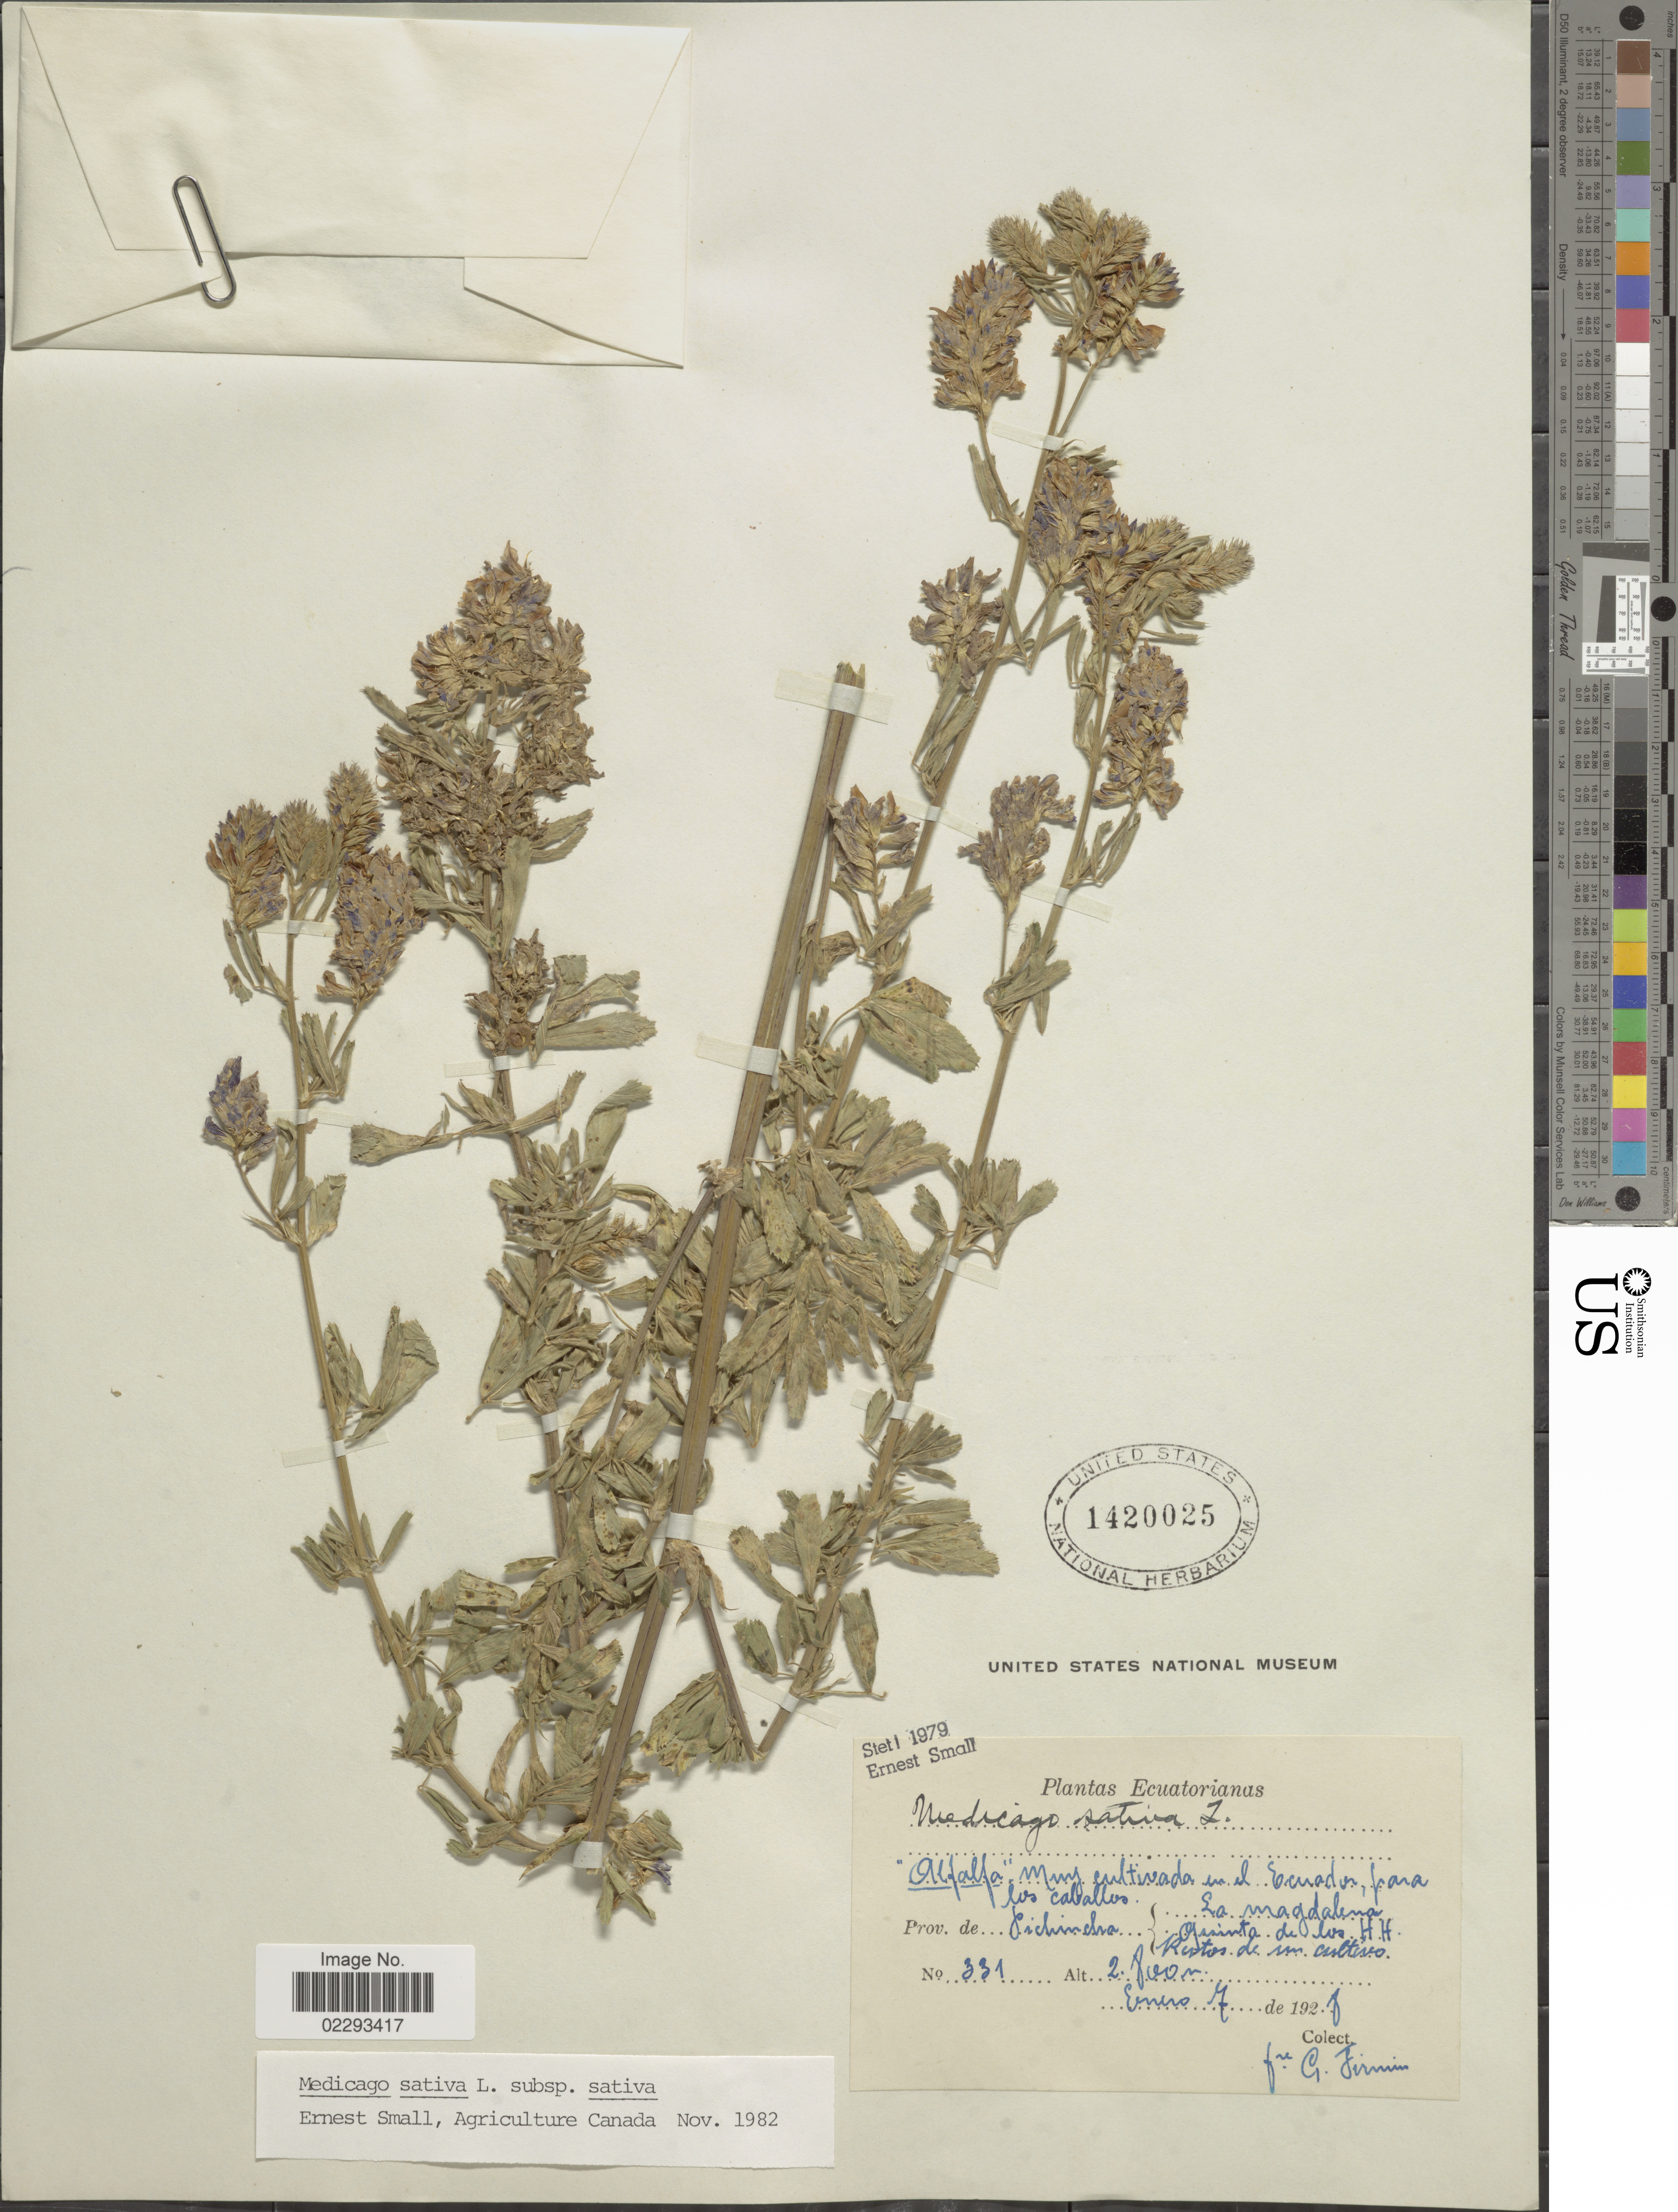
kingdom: Plantae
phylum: Tracheophyta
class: Magnoliopsida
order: Fabales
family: Fabaceae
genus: Medicago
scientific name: Medicago sativa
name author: L.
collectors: F. Firmin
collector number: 331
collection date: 1928-01-07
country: Ecuador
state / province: Pichincha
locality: La Magdalena quinta de los H.H. Restos de un cultivo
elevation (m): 2800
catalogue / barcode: US 1420025